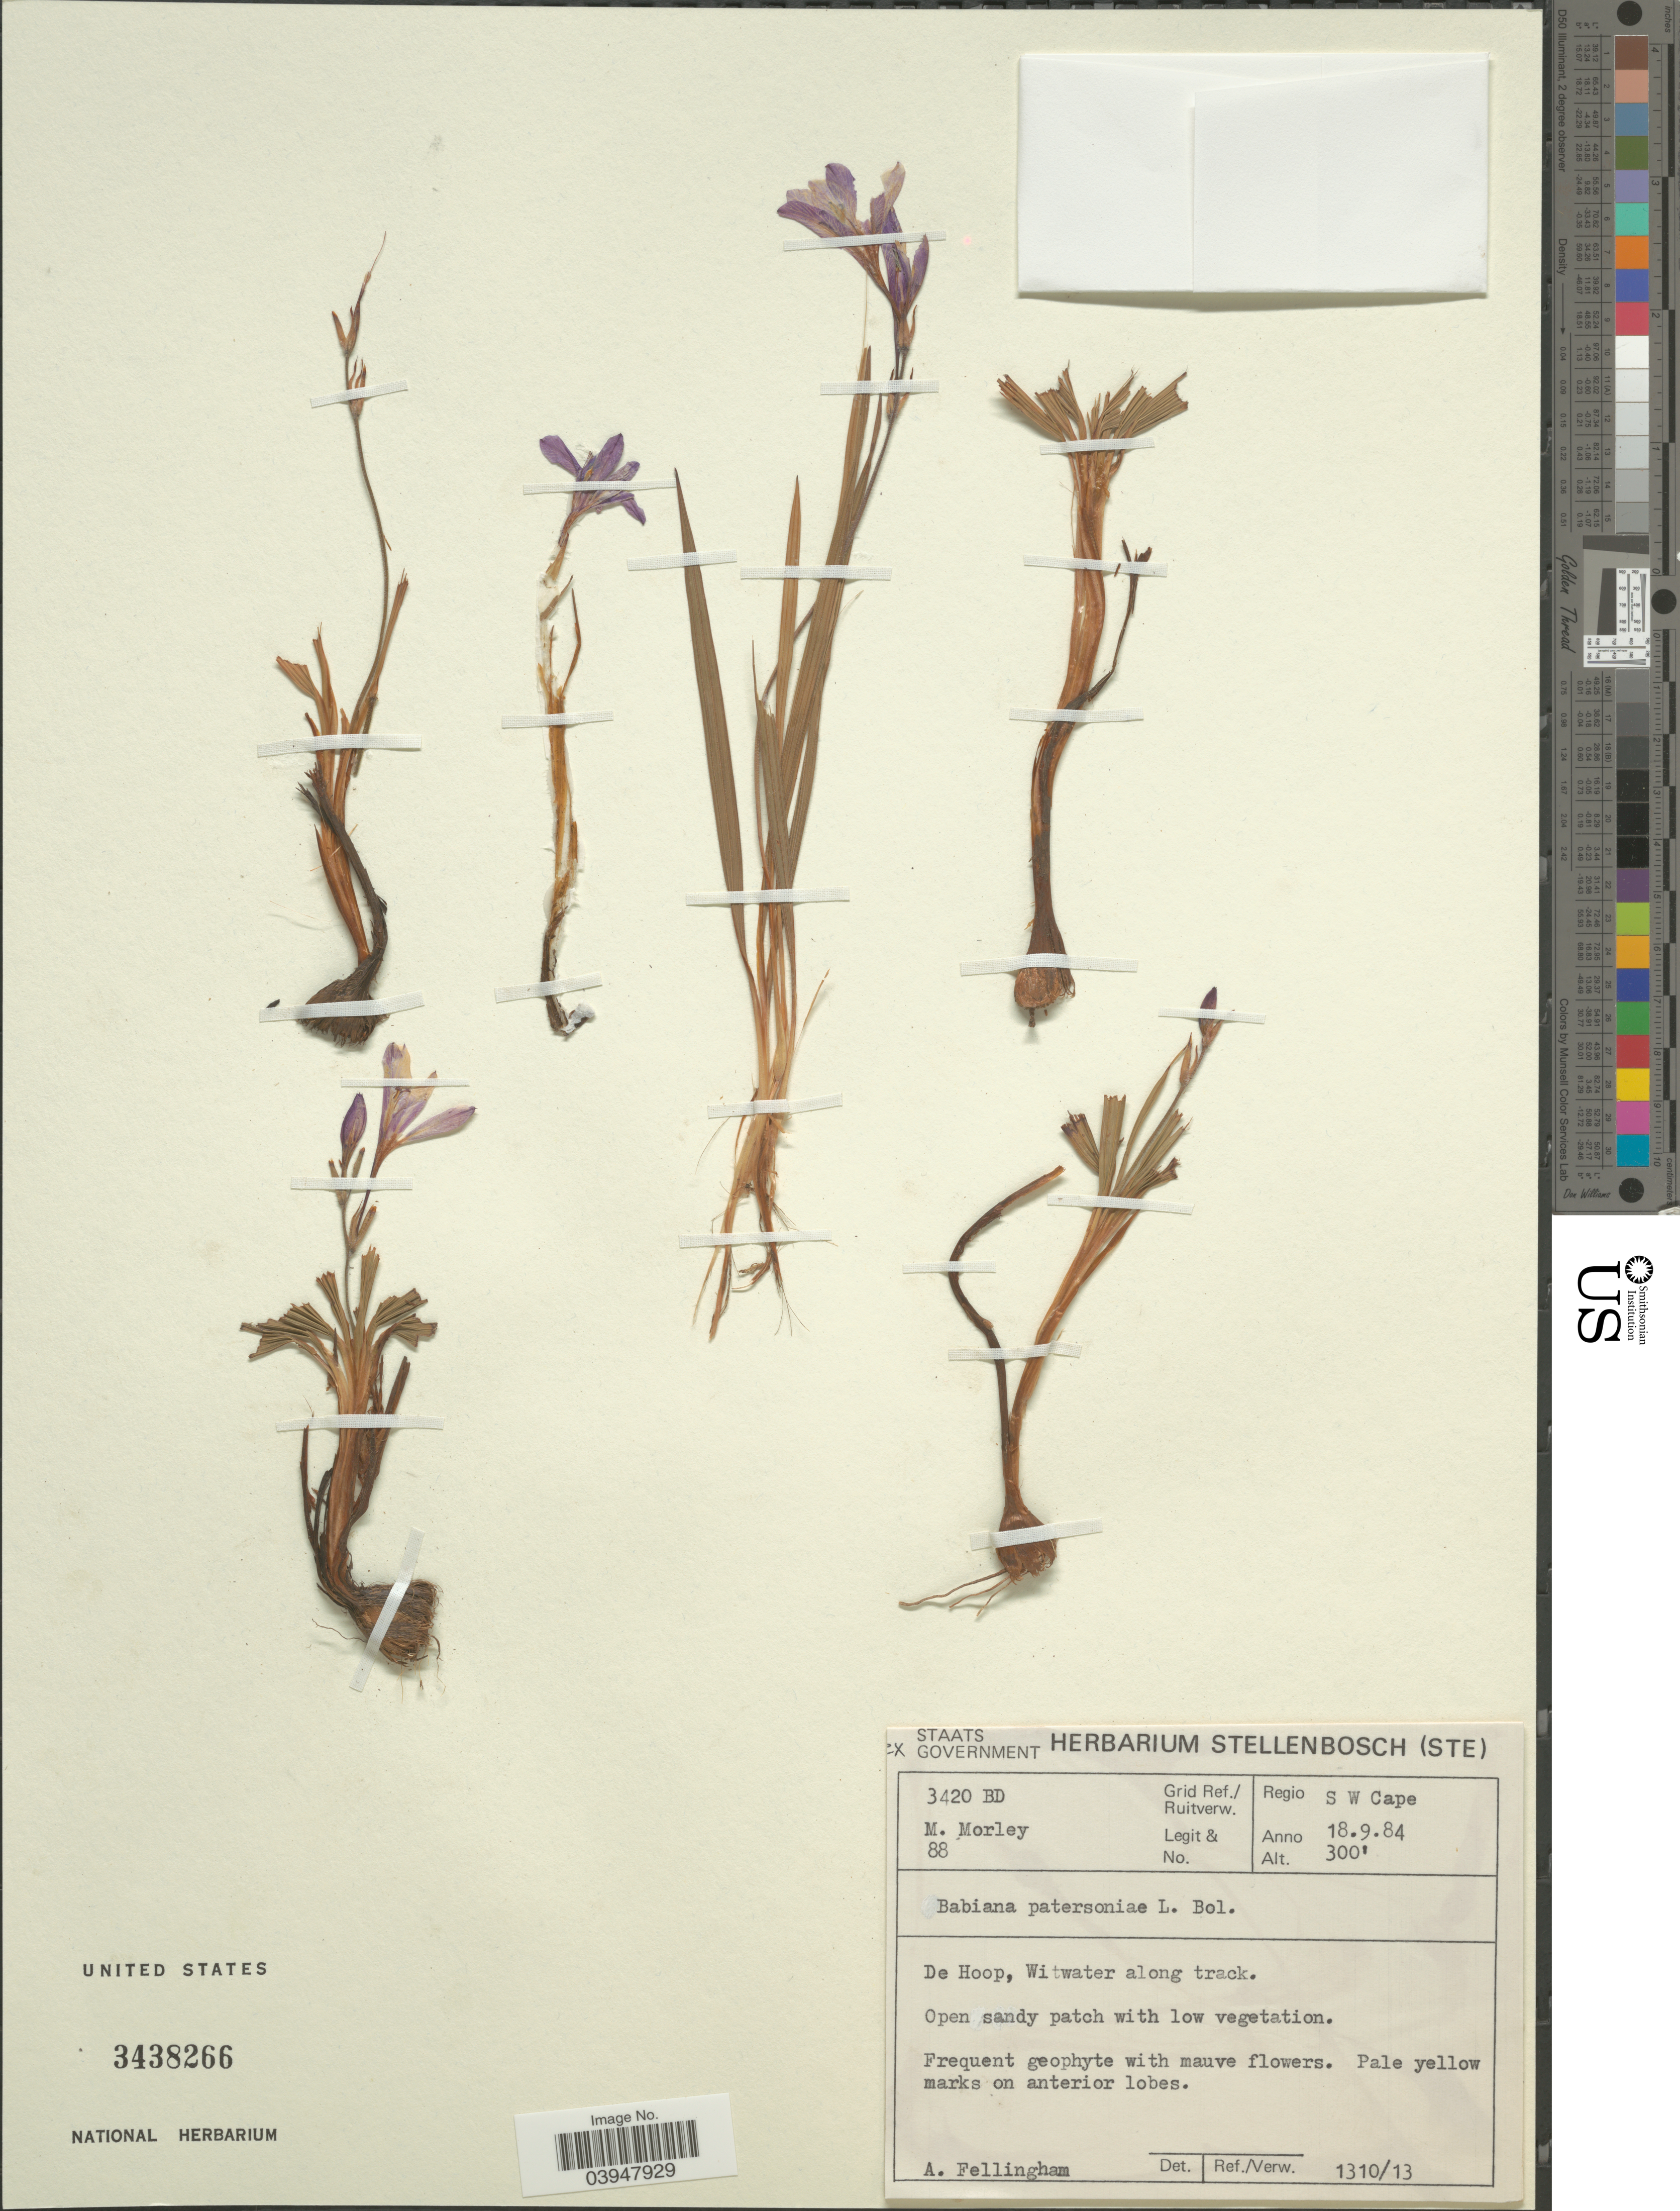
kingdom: Plantae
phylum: Tracheophyta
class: Liliopsida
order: Asparagales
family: Iridaceae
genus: Babiana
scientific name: Babiana patersoniae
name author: L. Bolus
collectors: M. Morley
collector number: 88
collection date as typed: Transcribed d/m/y: 18/9/84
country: South Africa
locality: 3420 BD Grid Ref./ Ruitverw. Regio S W Cape. De Hoop, Witwater along track.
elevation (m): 91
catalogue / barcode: US 3438266